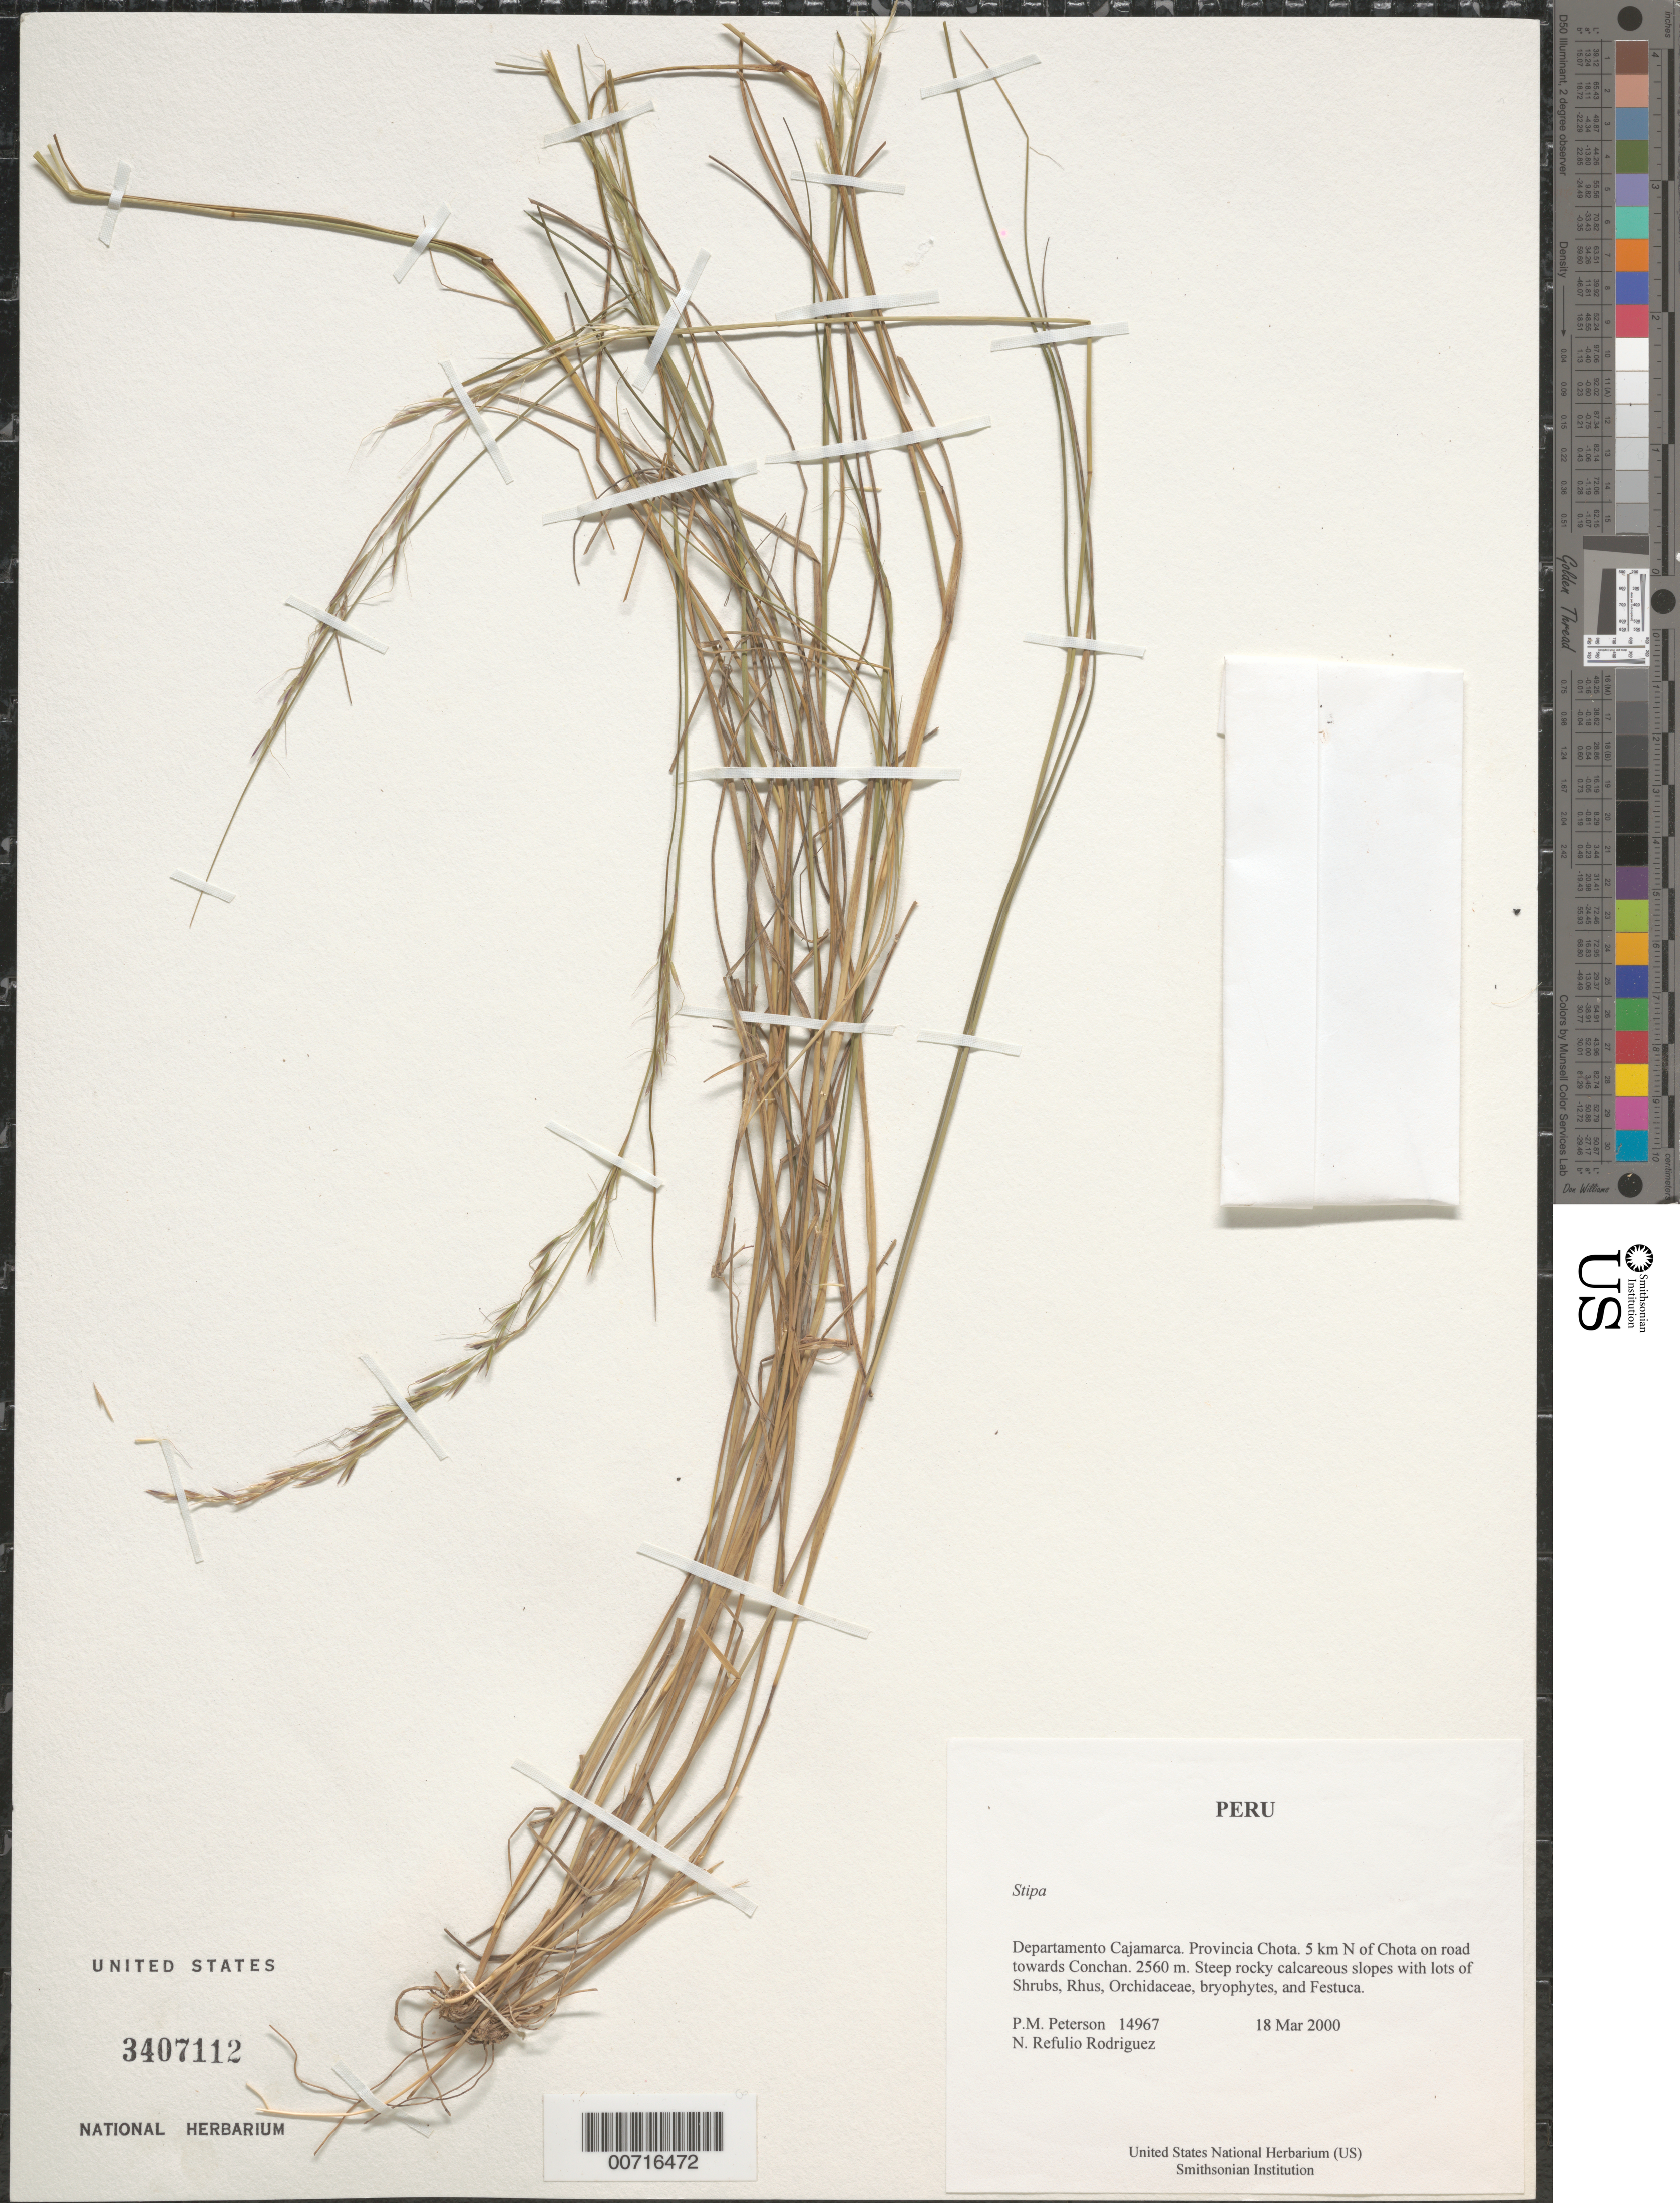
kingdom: Plantae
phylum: Tracheophyta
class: Liliopsida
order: Poales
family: Poaceae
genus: Stipa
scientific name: Stipa sp.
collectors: P. M. Peterson & N. Refulio-Rodríguez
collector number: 14967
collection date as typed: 18 Mar 2000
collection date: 2000-03-18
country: Peru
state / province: Cajamarca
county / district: Chota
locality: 5 km N of Chota on road towards Conchan.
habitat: Steep rocky calcareous slopes with lots of Shrubs, Rhus, Orchidaceae, bryophytes, and Festuca.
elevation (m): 2560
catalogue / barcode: US 3407112